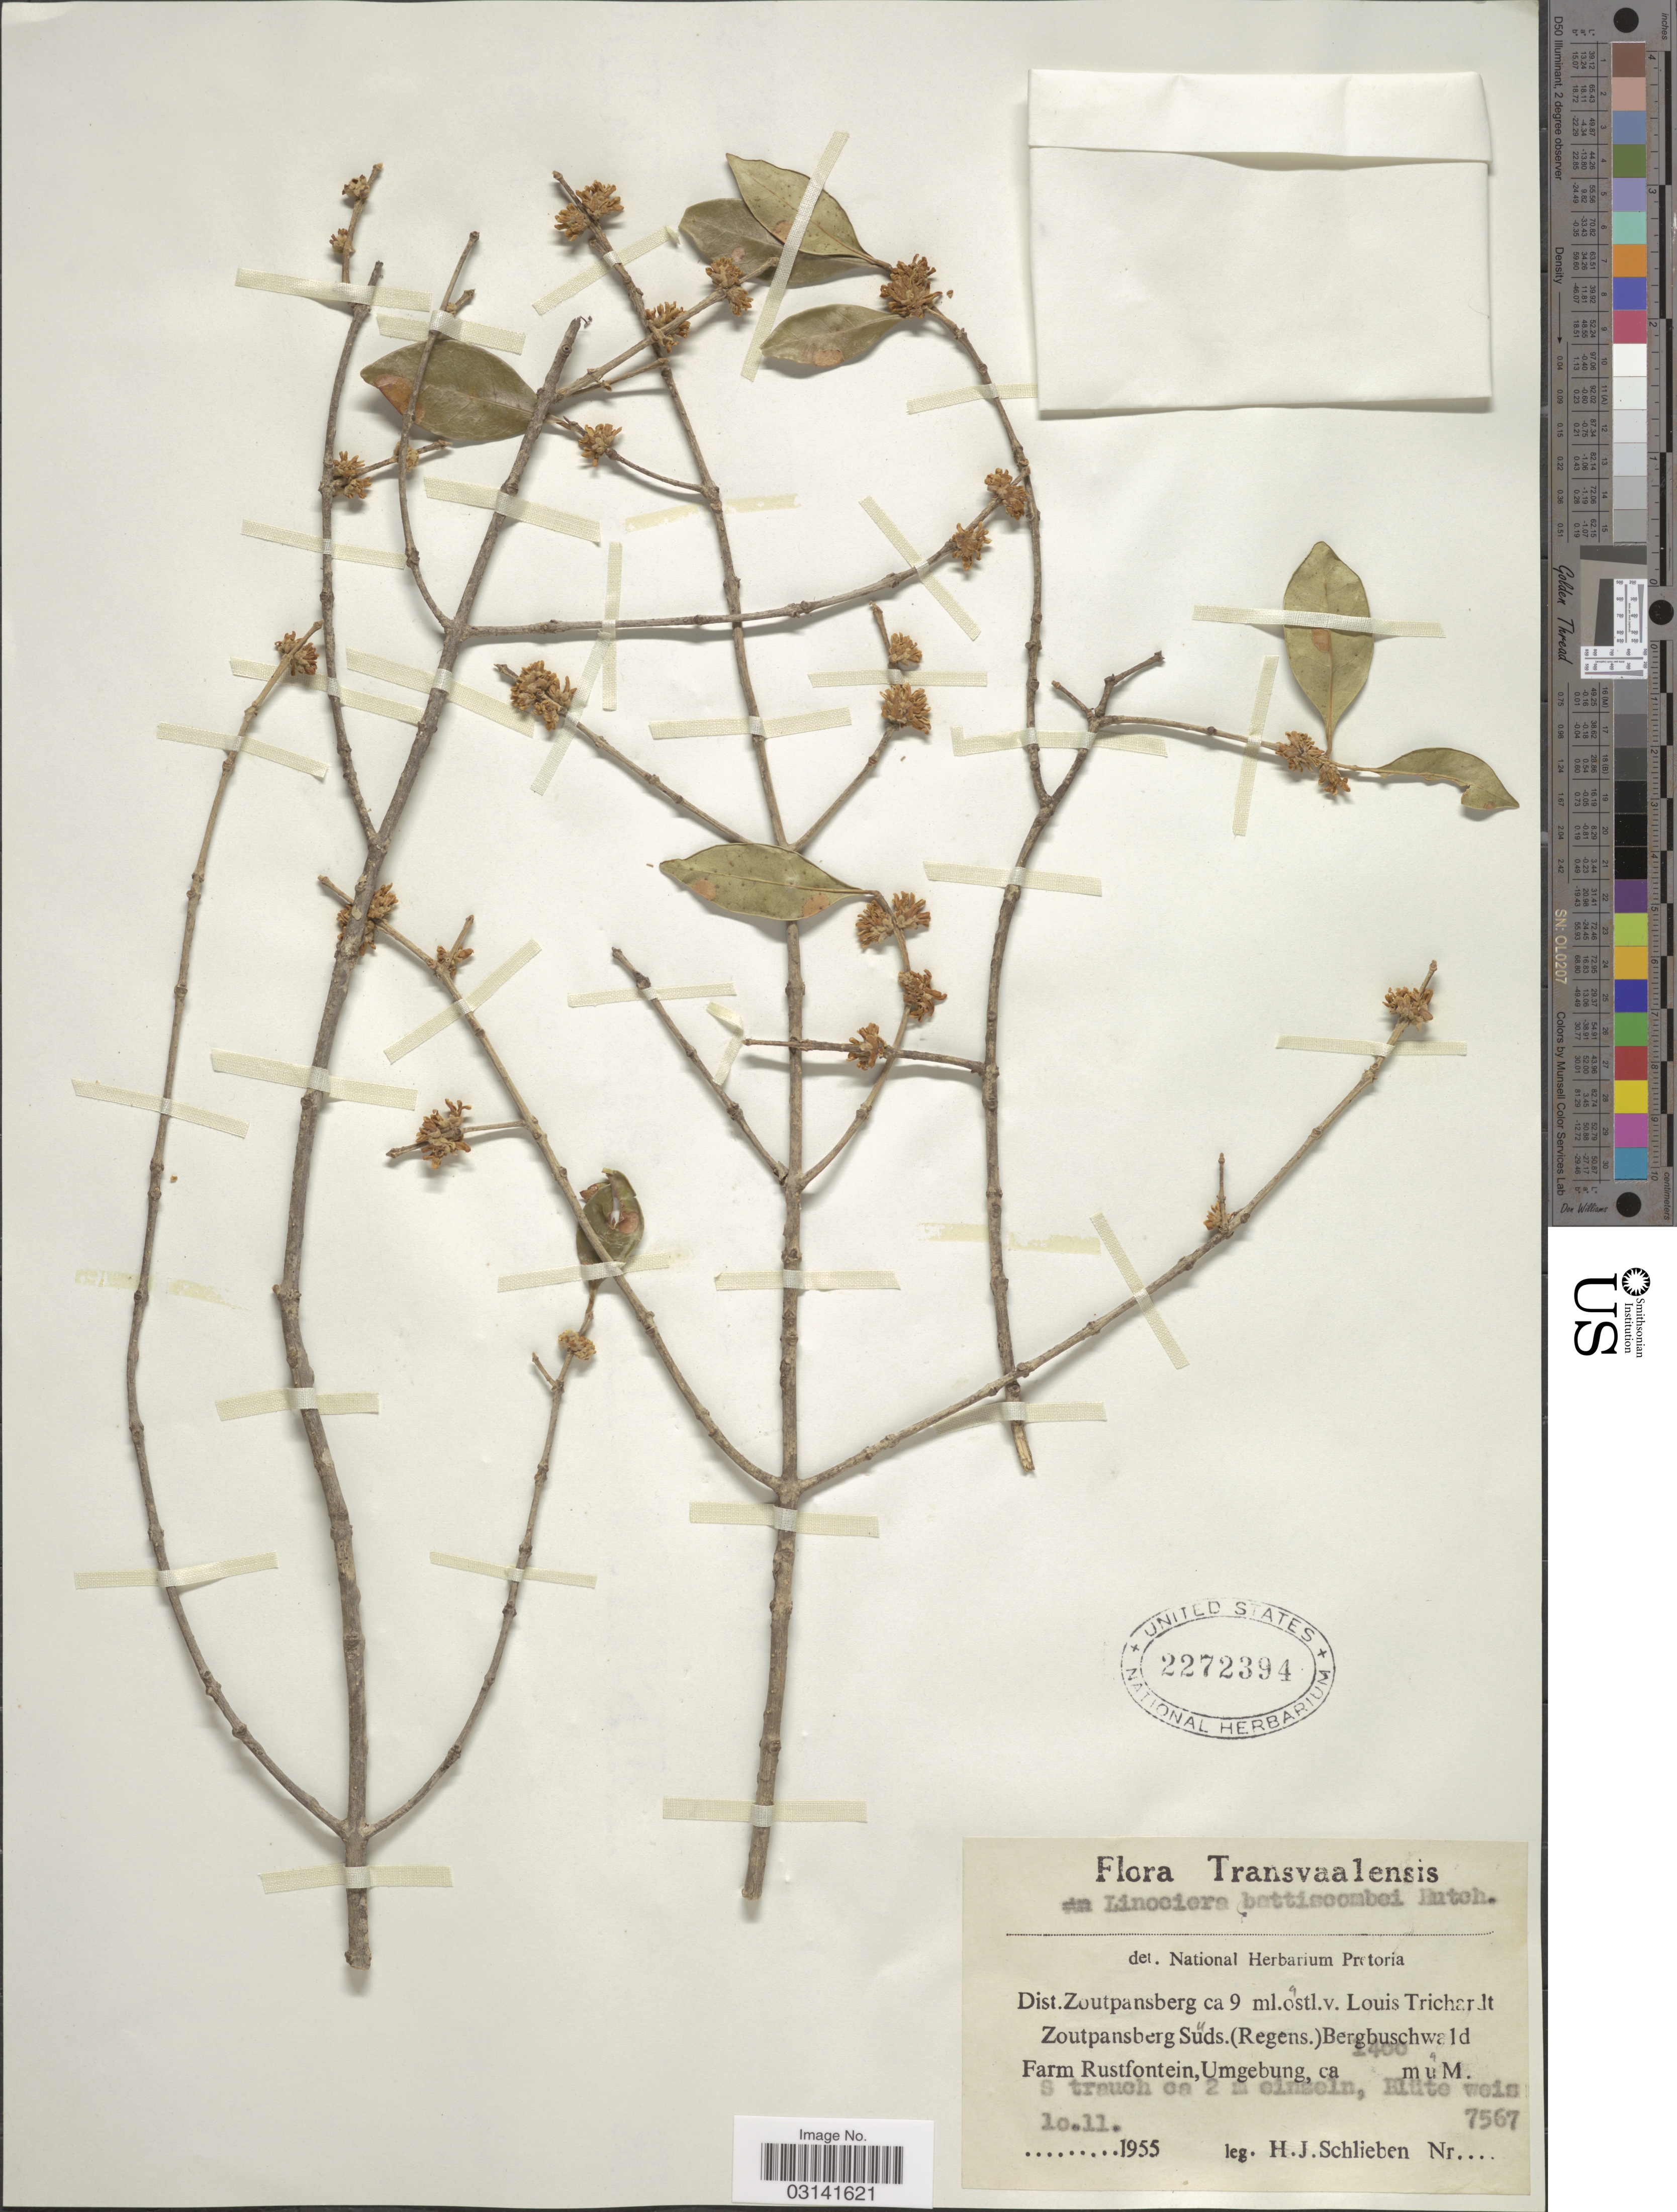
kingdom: Plantae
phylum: Tracheophyta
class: Magnoliopsida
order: Lamiales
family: Oleaceae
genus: Chionanthus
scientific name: Chionanthus battiscombei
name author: (Hutch.) Stearn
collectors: H. J. Schlieben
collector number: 7567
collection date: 1955-11-10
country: South Africa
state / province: Limpopo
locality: Transvaalensis. Dist. Zoutpansberg ca 9 ml.östl.v. Louis Trichardt Zoutpansberg Süds. (Regens.) Bergbuschwald Farm Rustfontein.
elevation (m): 1400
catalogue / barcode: US 2272394